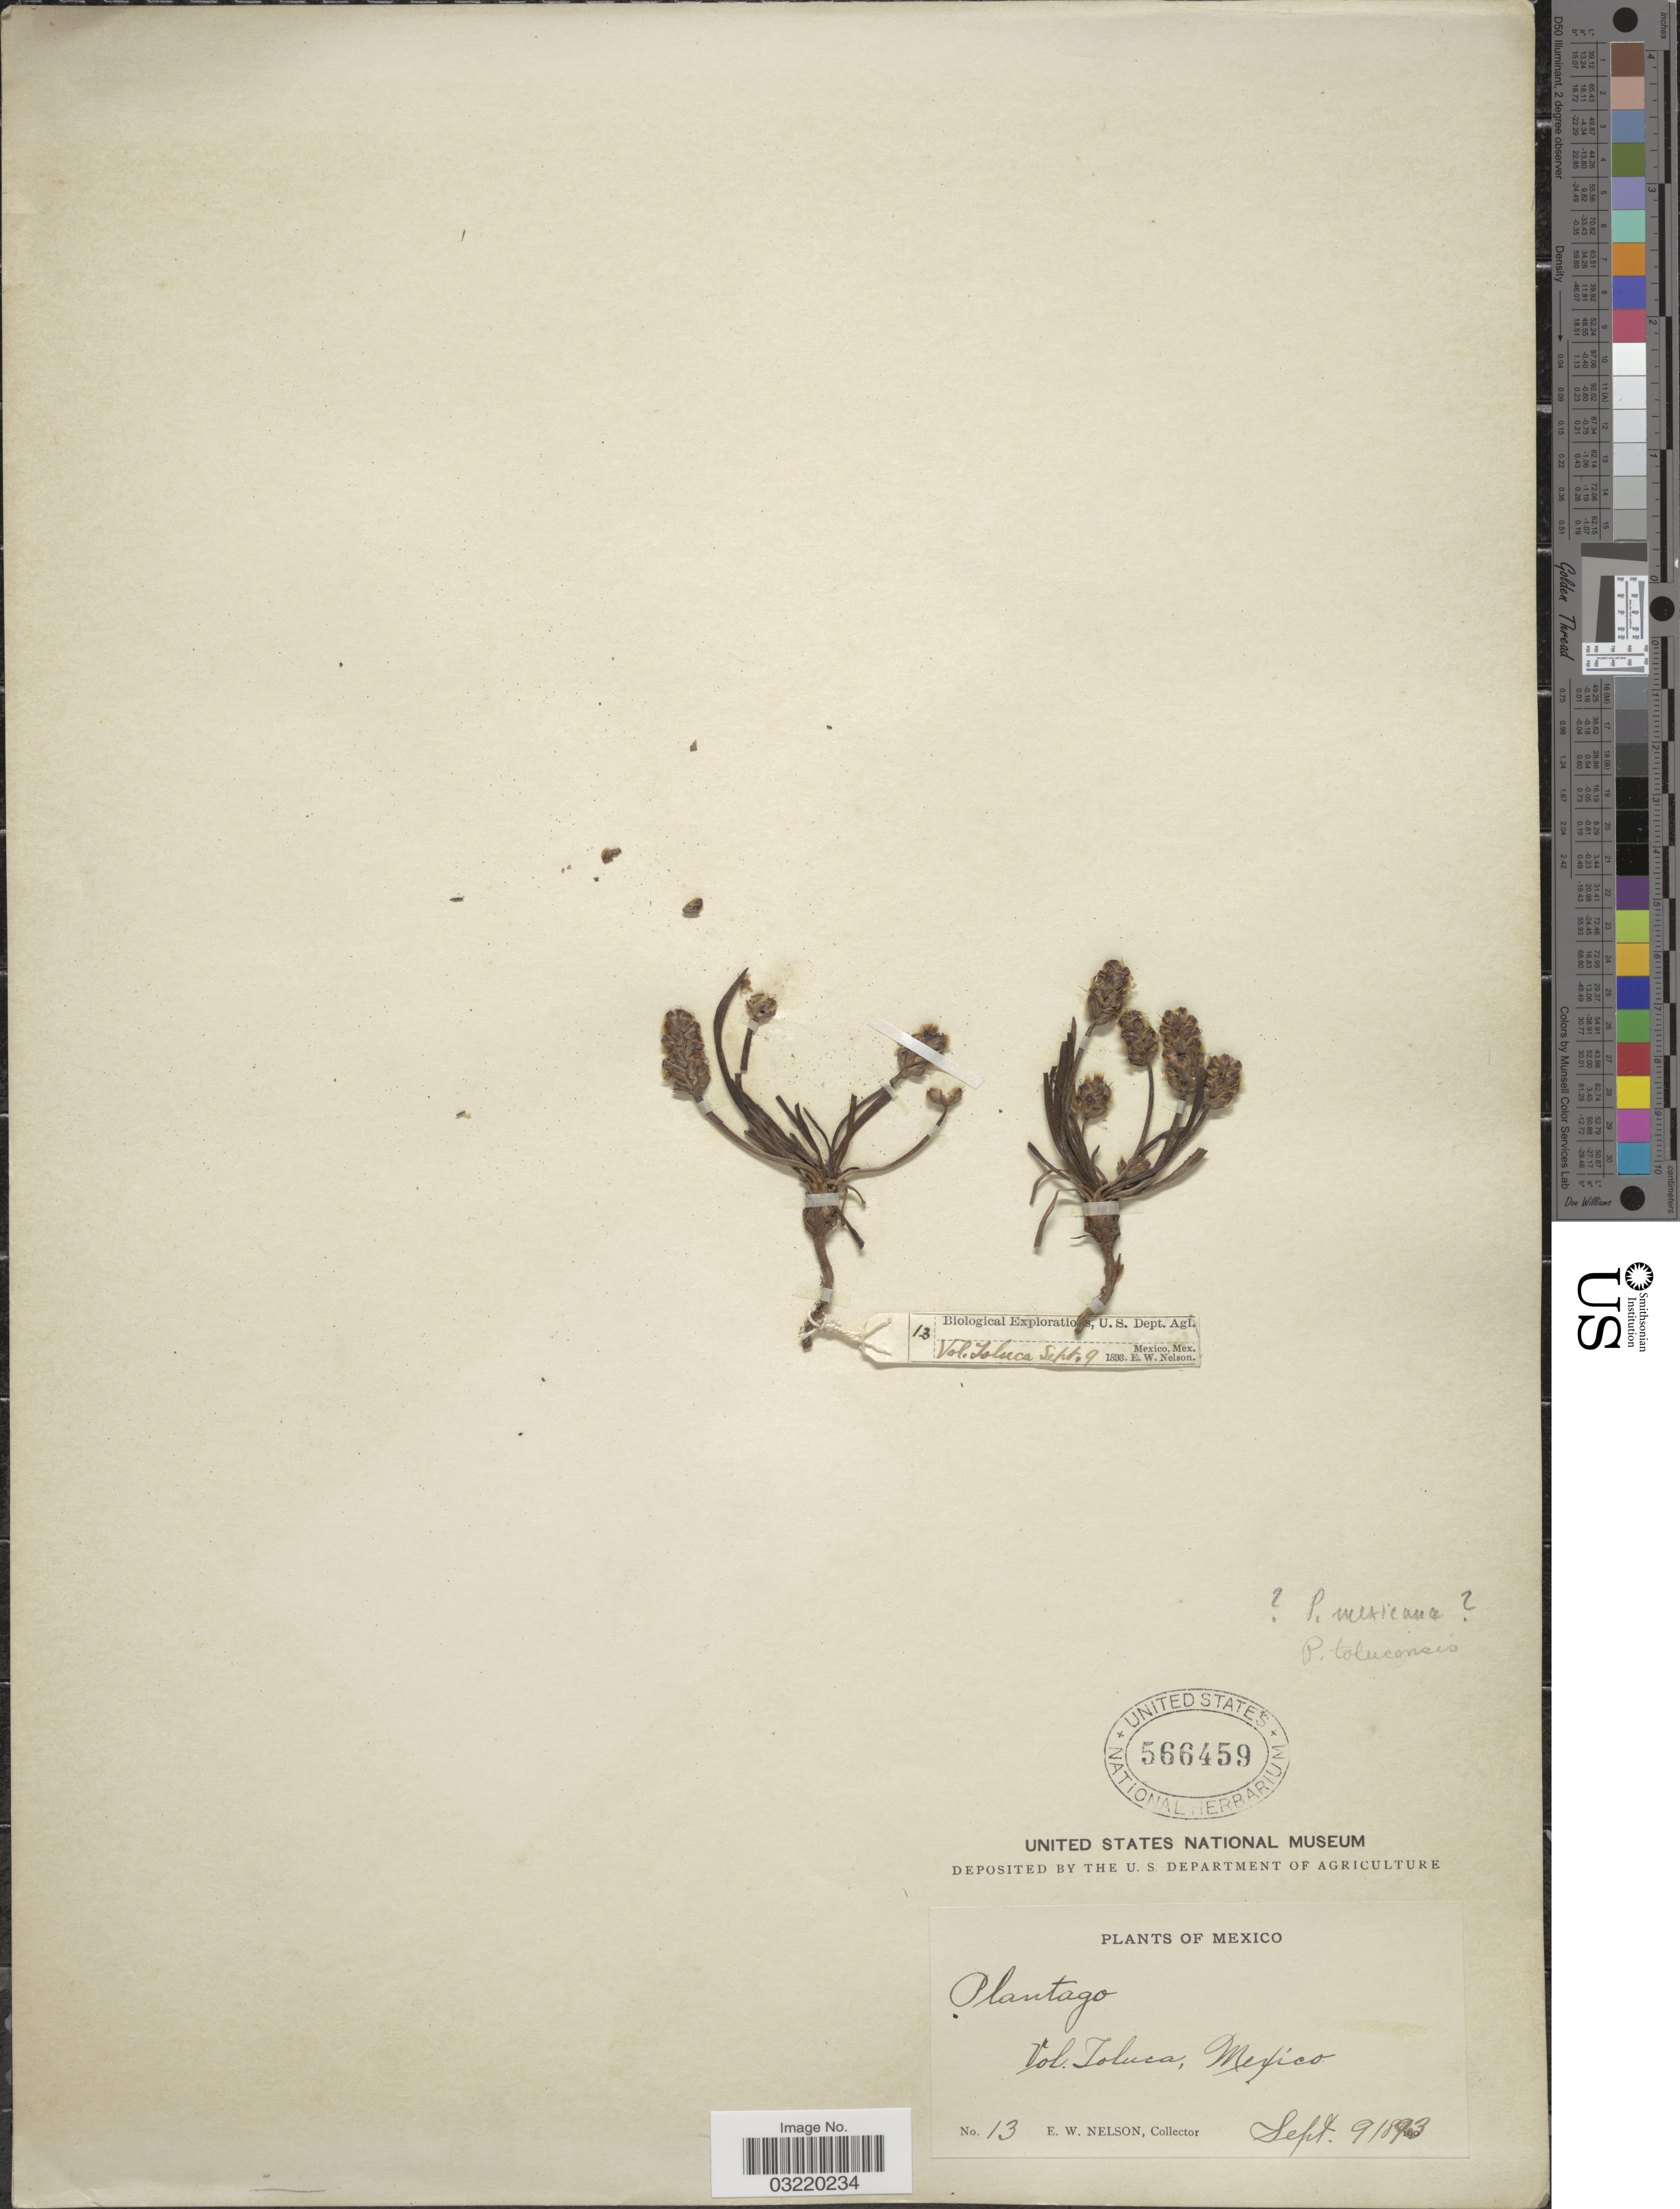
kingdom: Plantae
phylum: Tracheophyta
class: Magnoliopsida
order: Lamiales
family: Plantaginaceae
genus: Plantago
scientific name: Plantago nivea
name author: Kunth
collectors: E. W. Nelson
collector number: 13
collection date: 1893-09-09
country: Mexico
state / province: México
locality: Vol. Toluca.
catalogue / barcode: US 566459